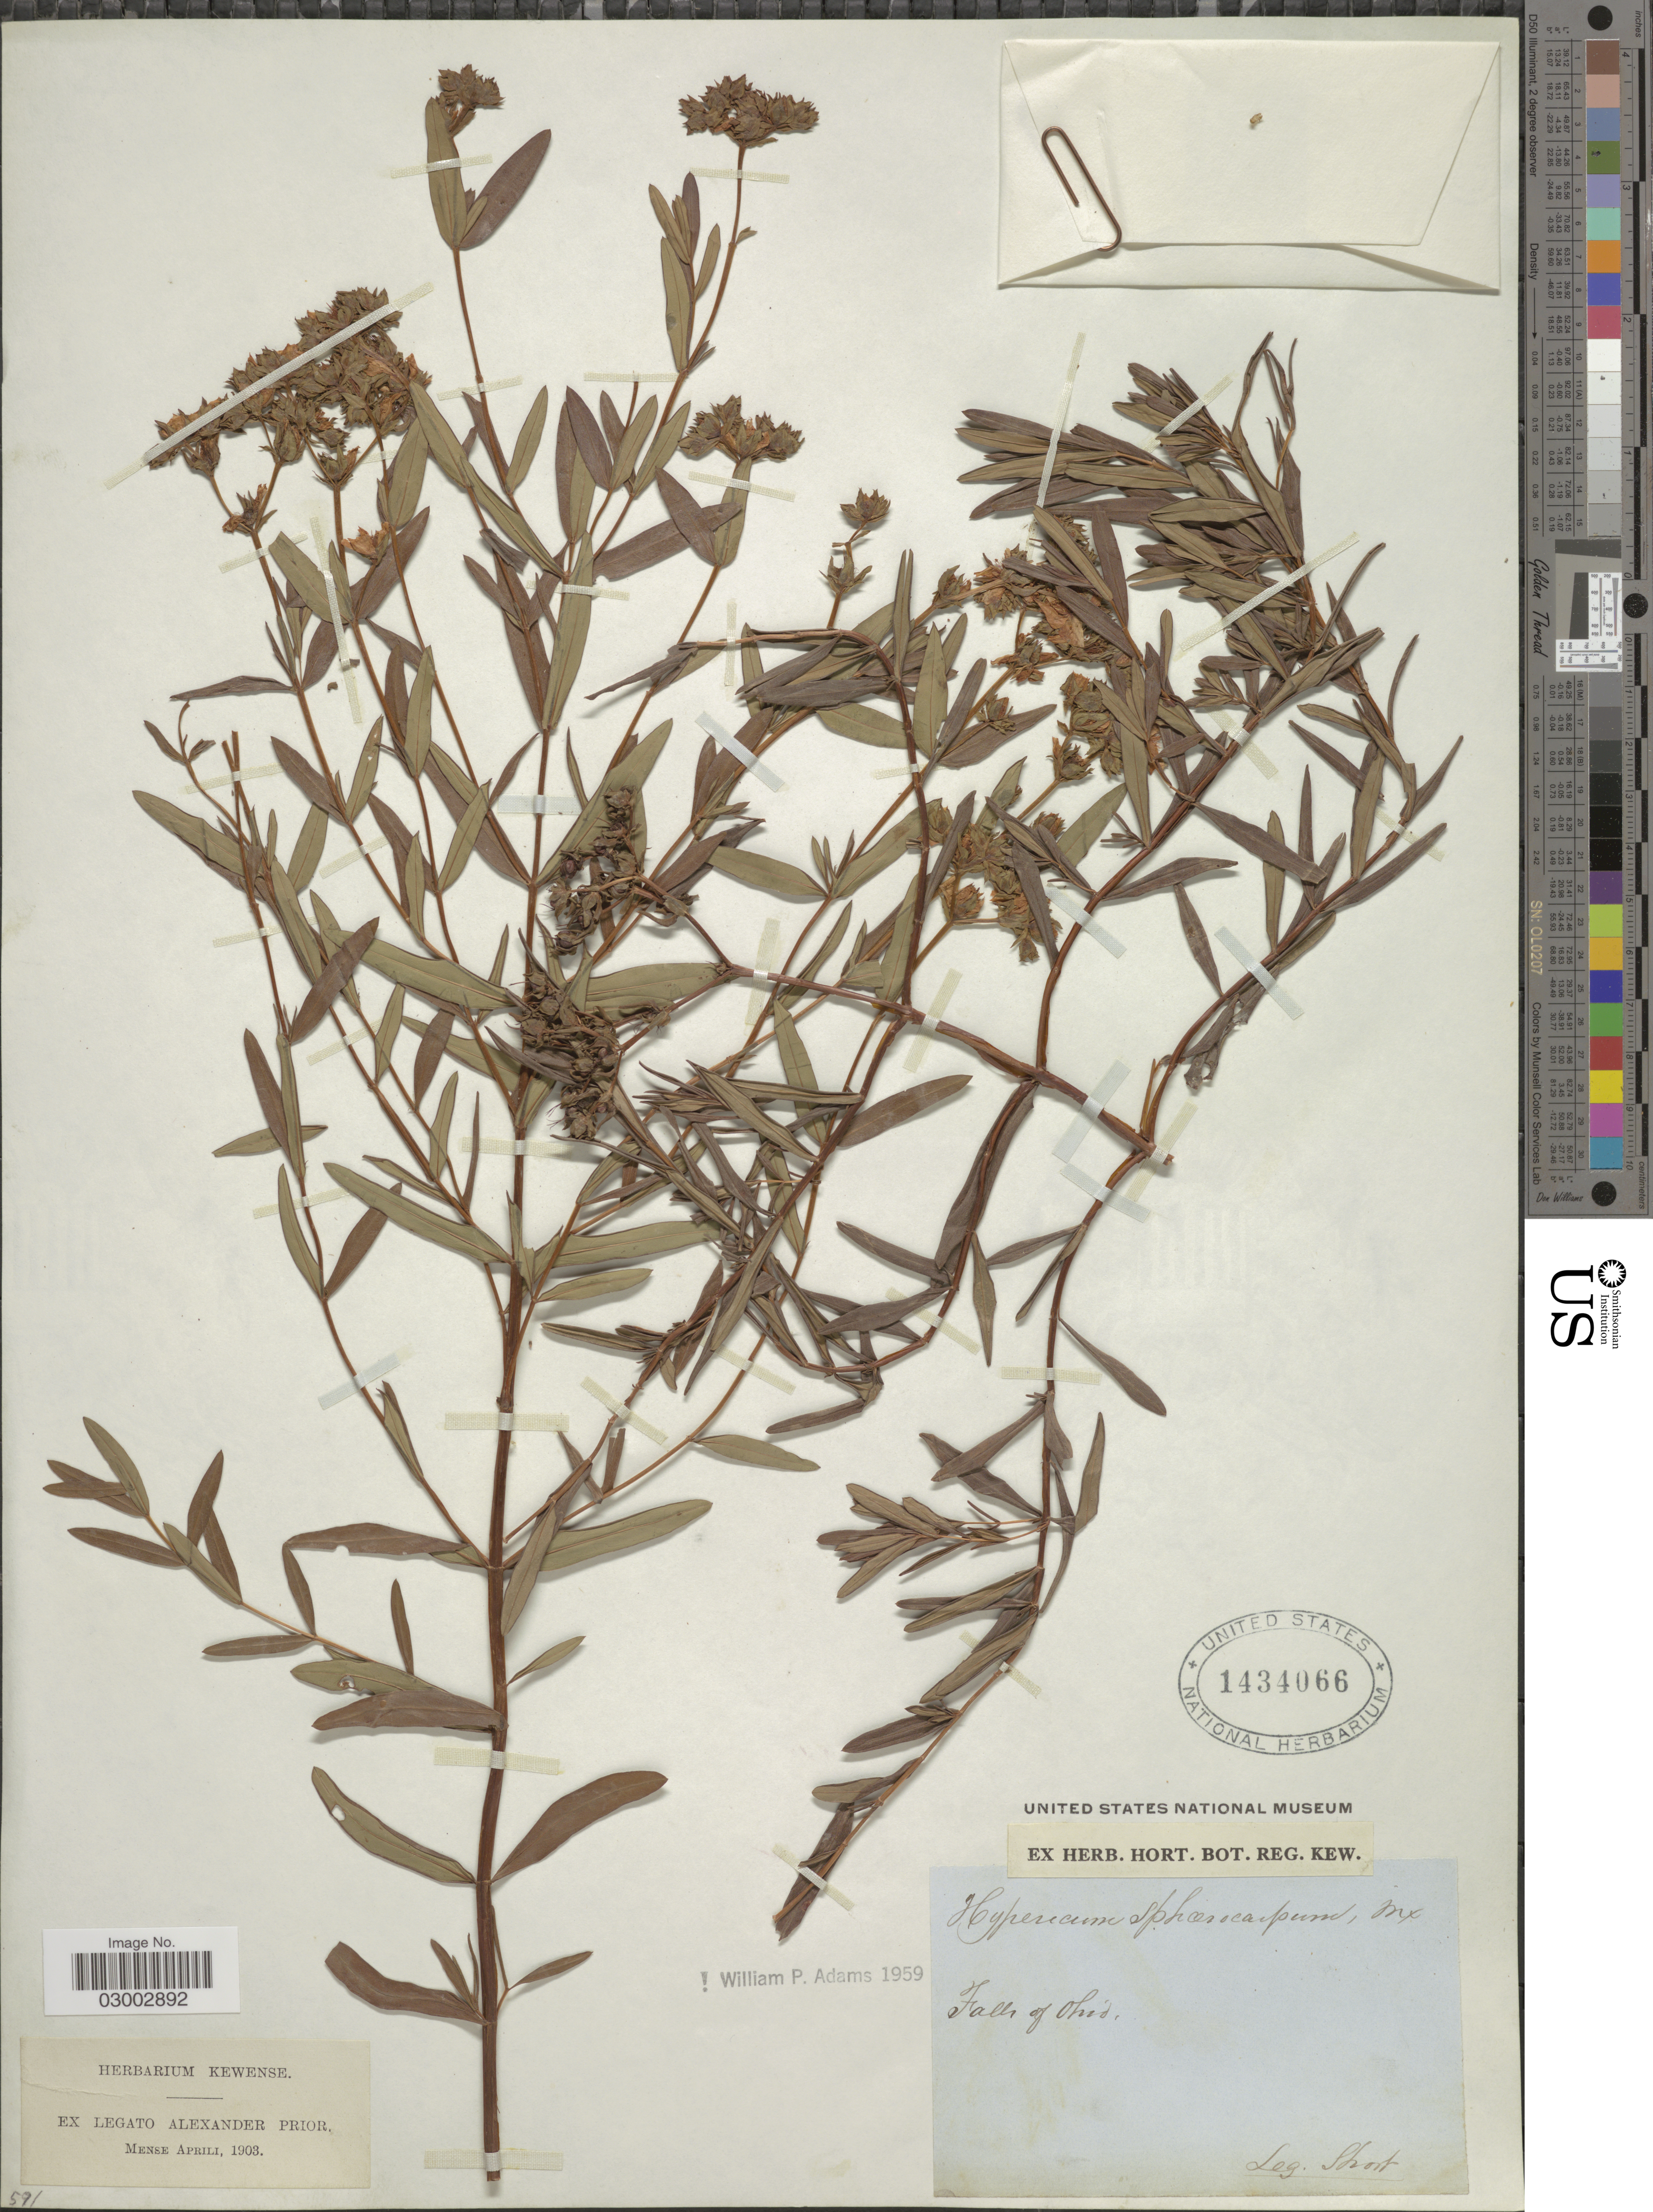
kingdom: Plantae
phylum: Tracheophyta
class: Magnoliopsida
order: Malpighiales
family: Hypericaceae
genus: Hypericum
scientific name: Hypericum sphaerocarpum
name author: Michx.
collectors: -. Short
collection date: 1903-04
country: United States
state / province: Ohio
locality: Falls of Ohio.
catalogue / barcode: US 1434066